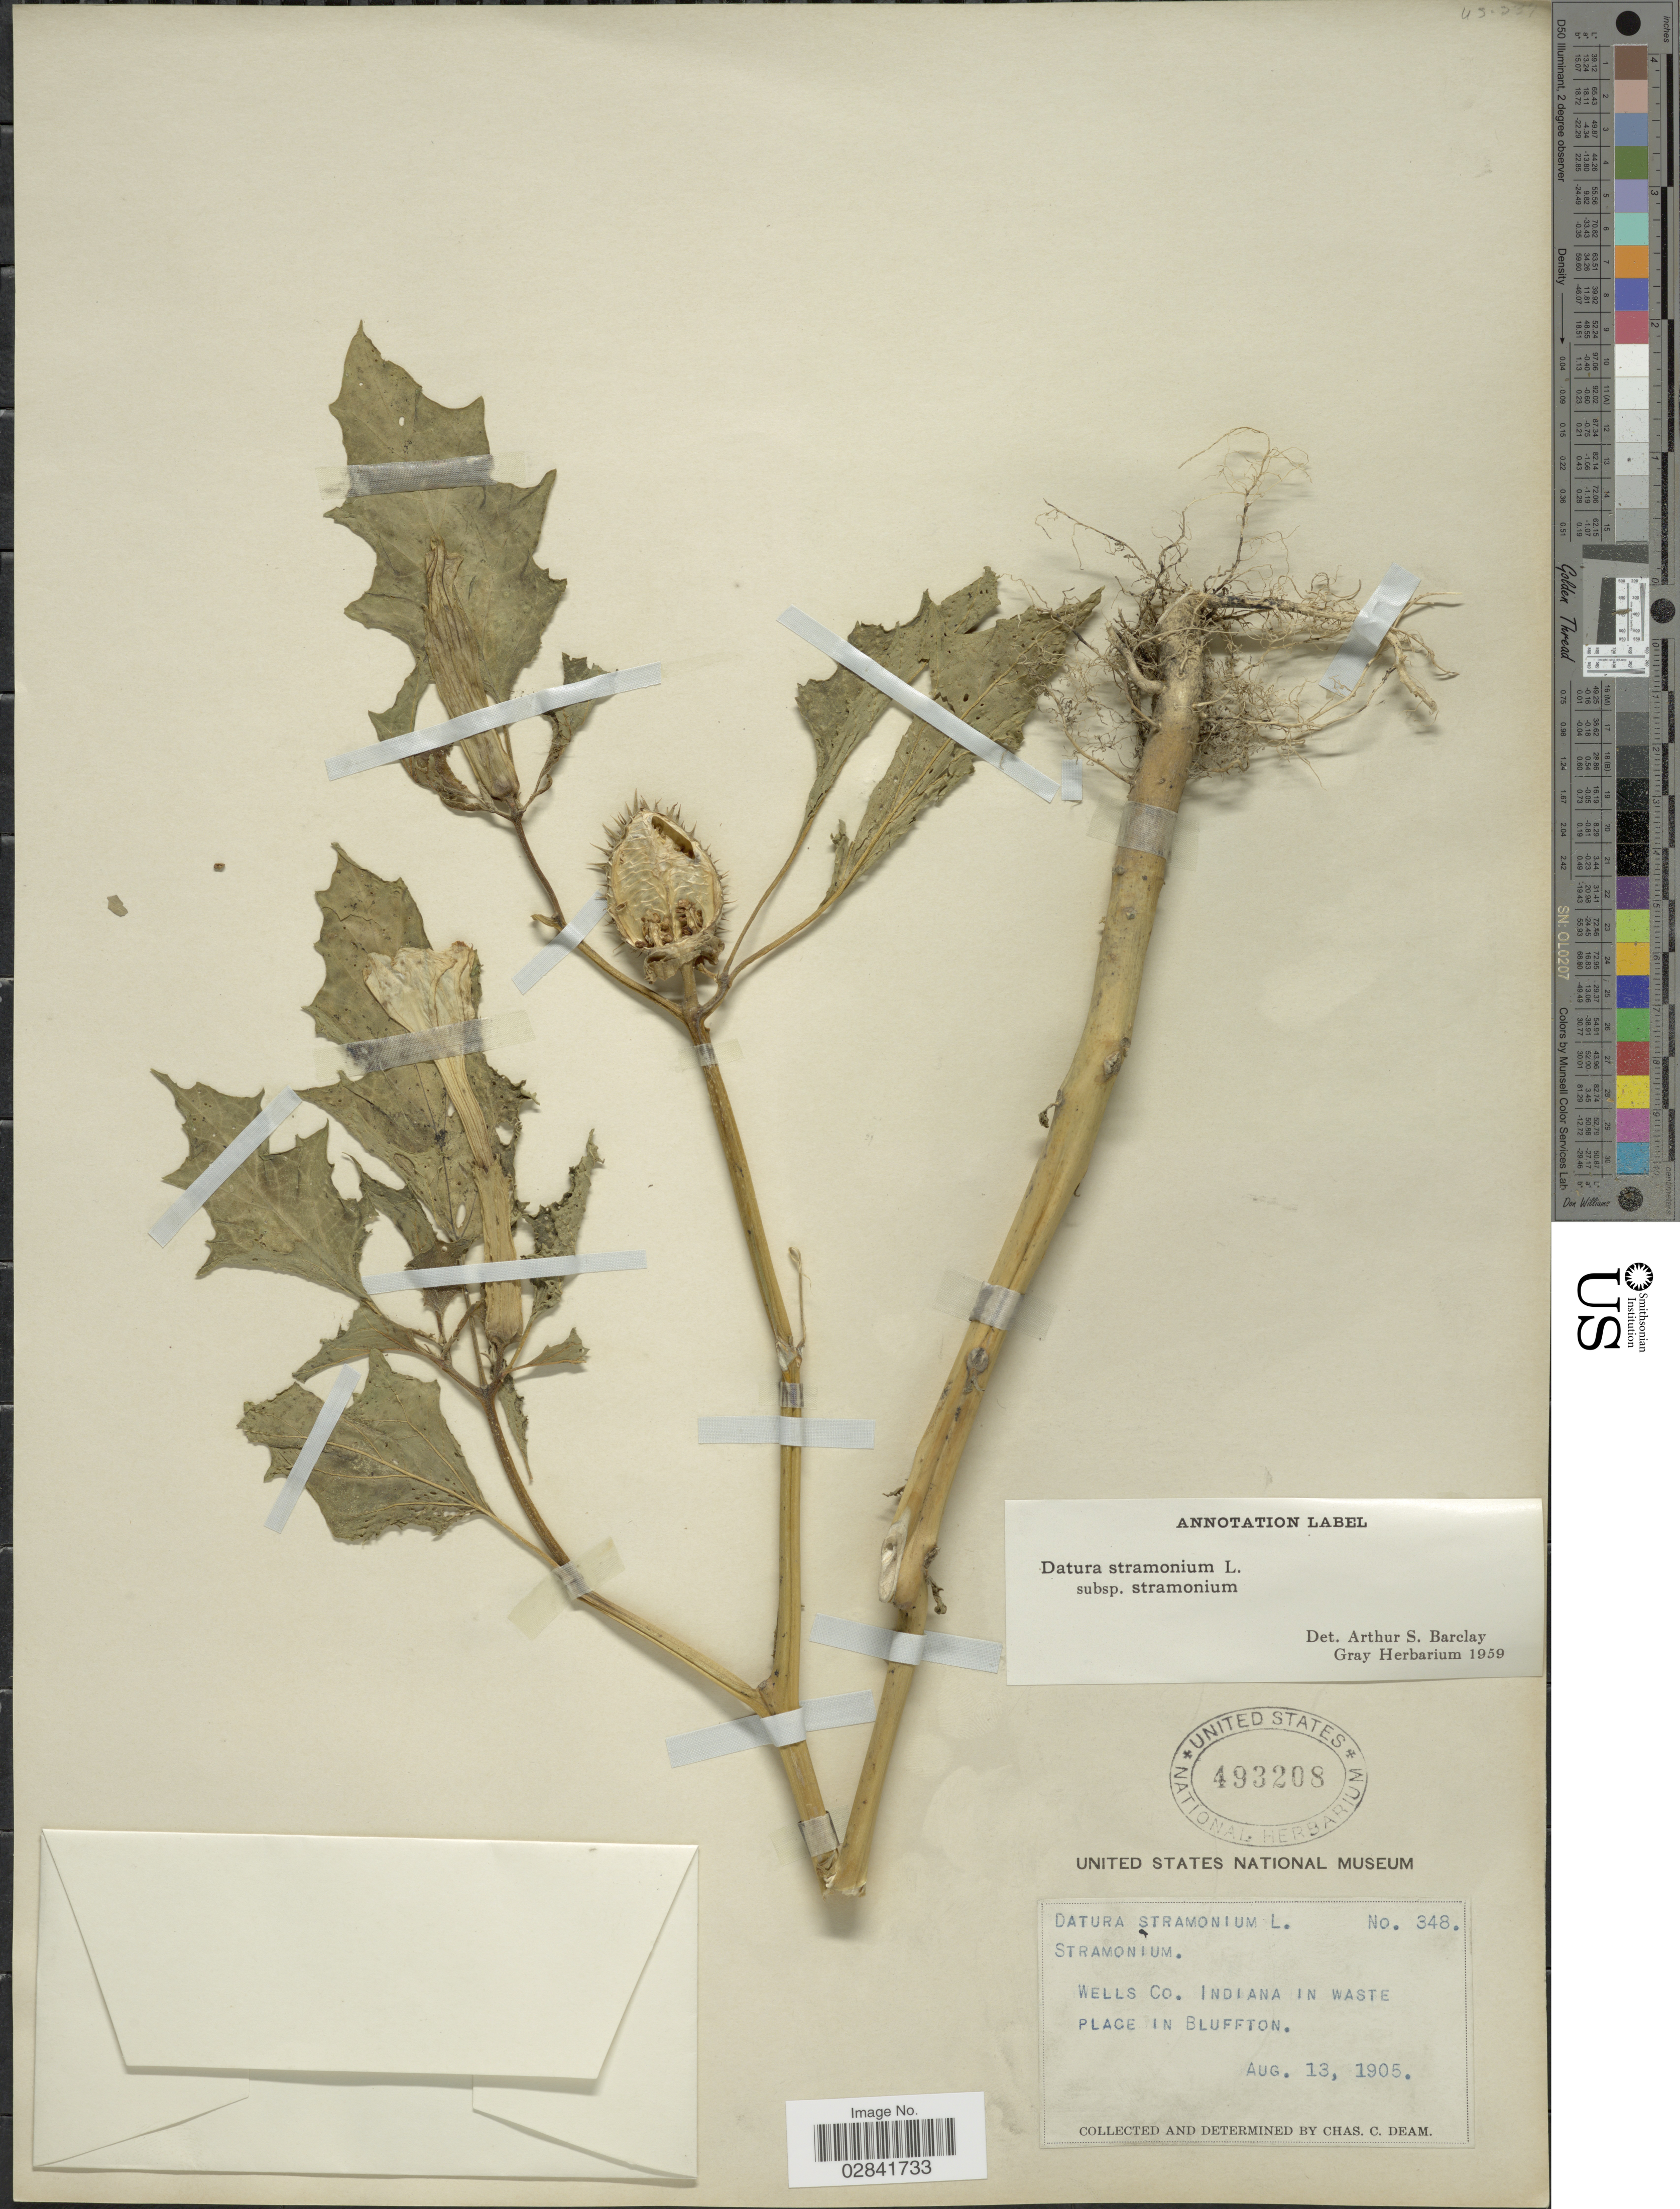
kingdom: Plantae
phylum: Tracheophyta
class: Magnoliopsida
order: Solanales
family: Solanaceae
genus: Datura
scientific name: Datura stramonium subsp. stramonium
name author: L.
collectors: C. C. Deam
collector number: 348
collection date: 1905-08-13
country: United States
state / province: Indiana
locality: Wells Co. Indiana in waste place in Bluffton.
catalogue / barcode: US 493208